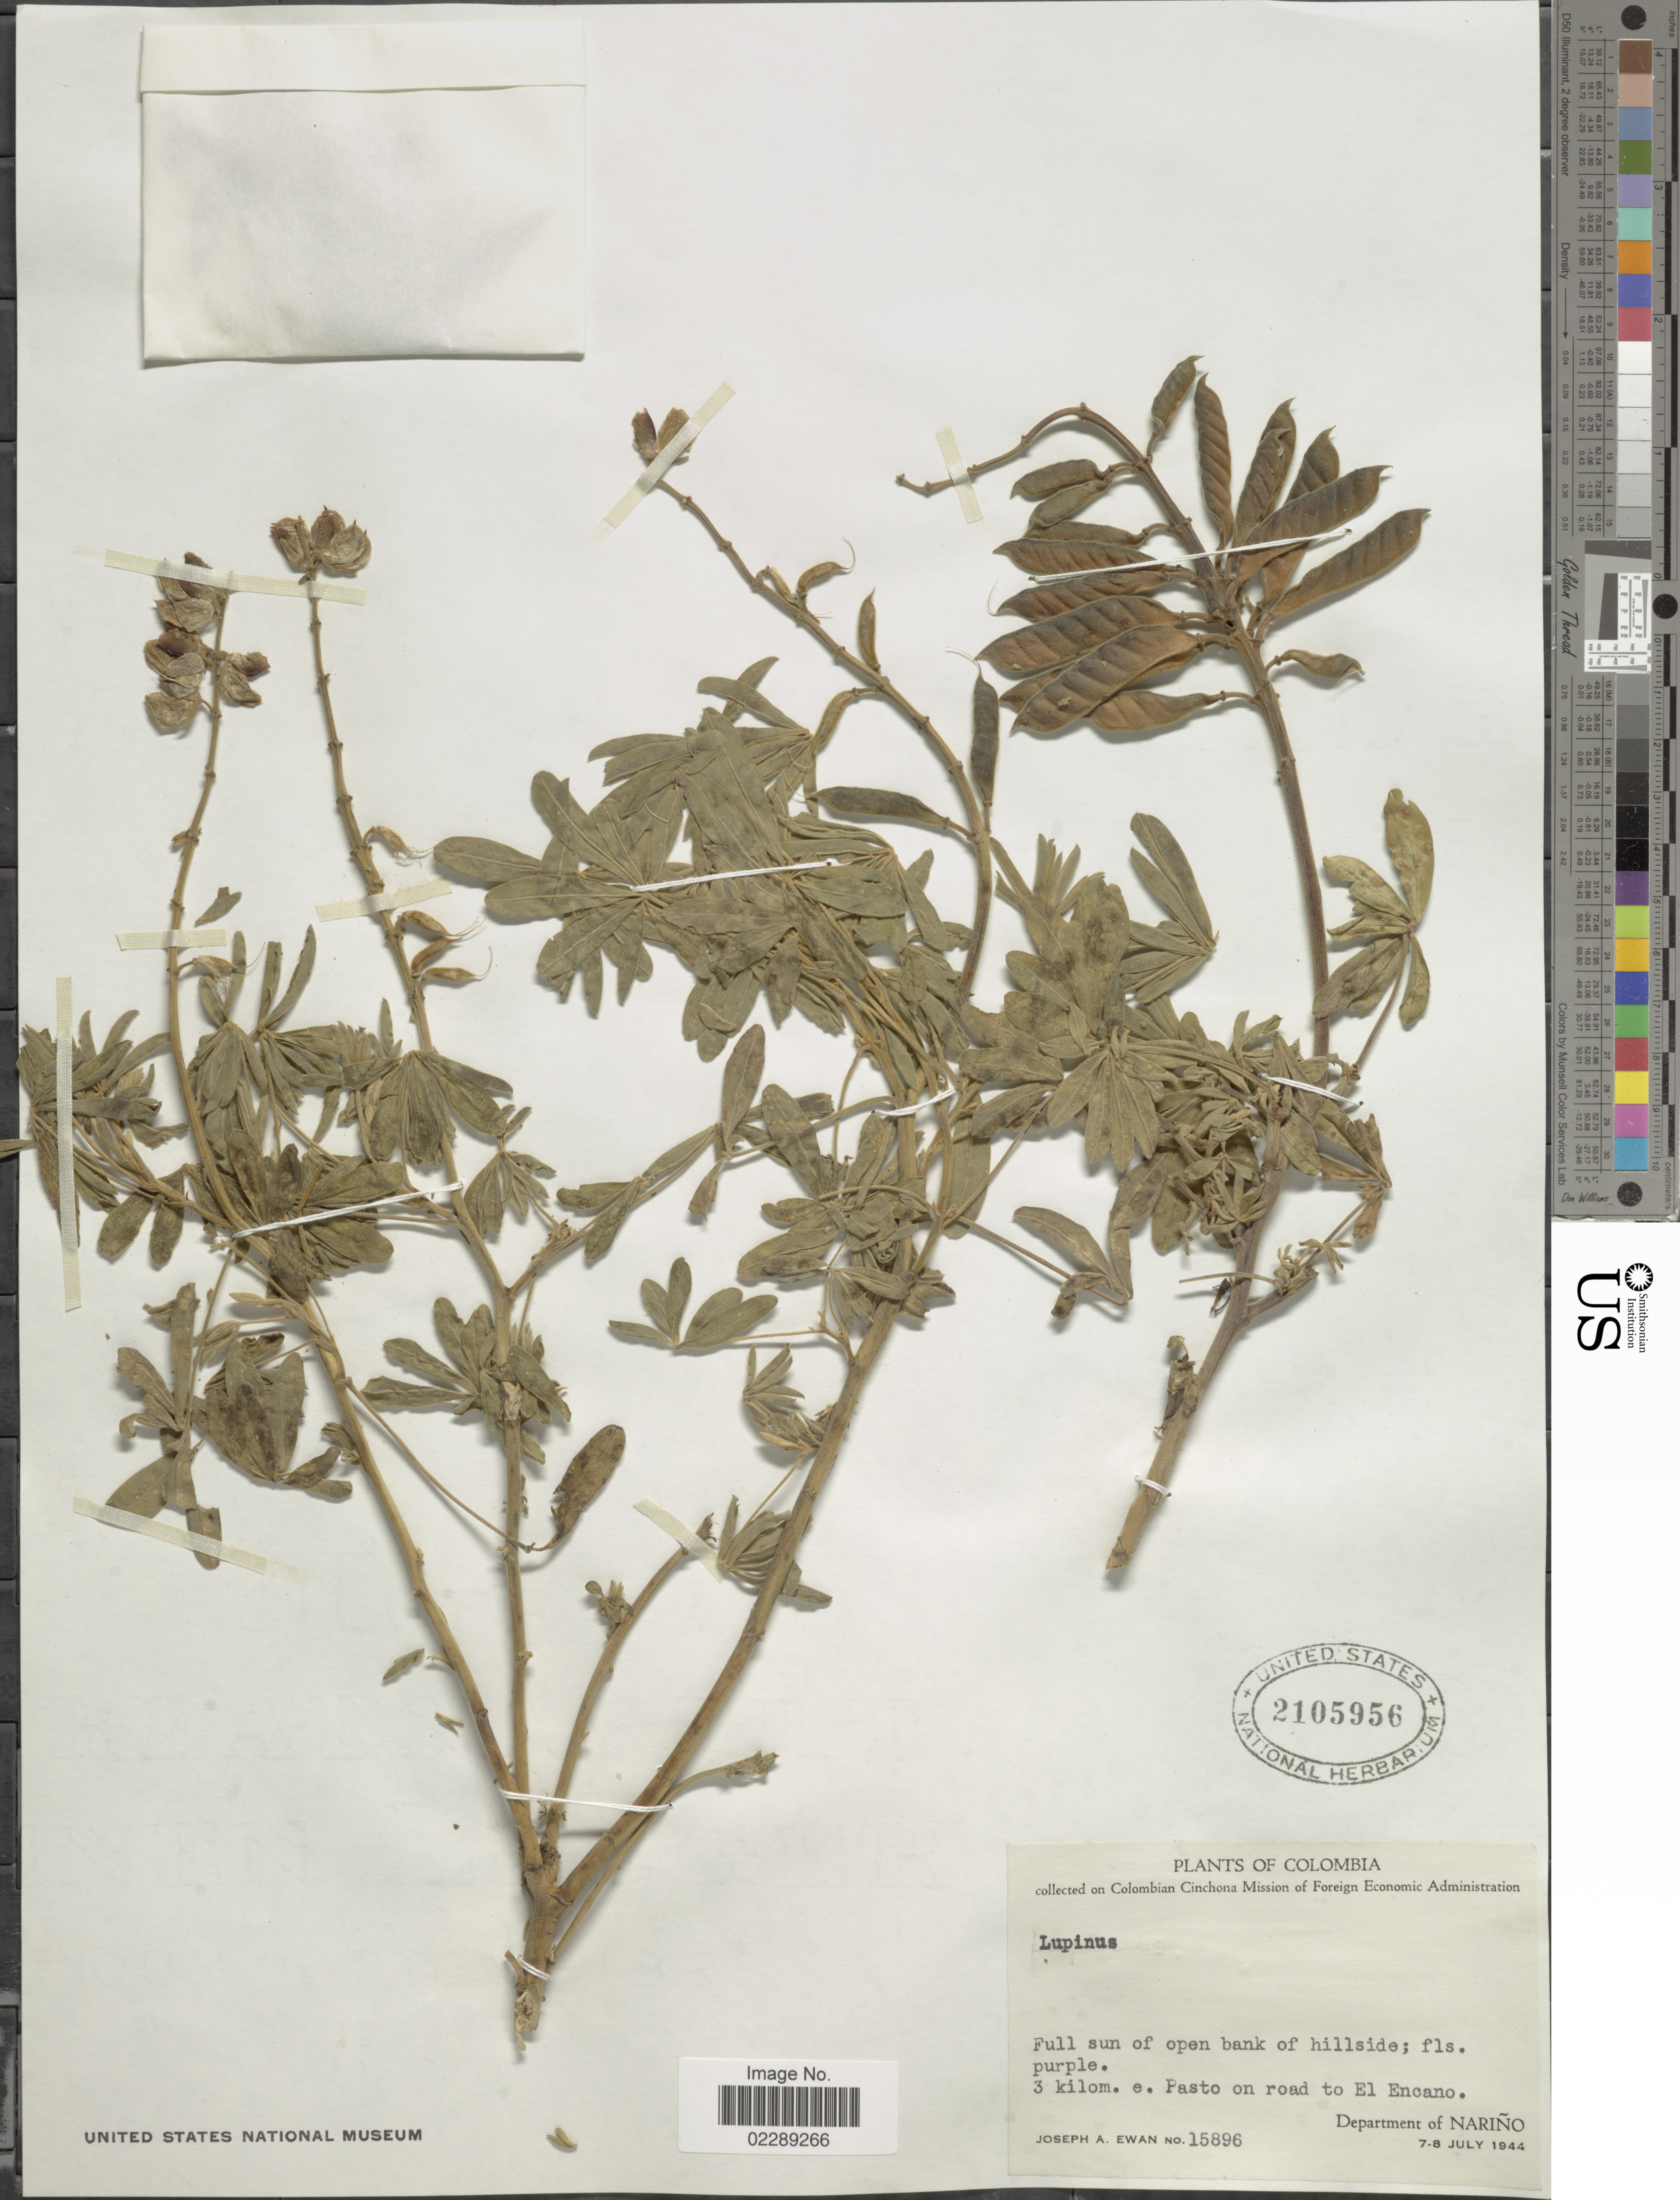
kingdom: Plantae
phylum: Tracheophyta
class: Magnoliopsida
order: Fabales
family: Fabaceae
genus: Lupinus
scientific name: Lupinus sp.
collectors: J. A. Ewan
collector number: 15896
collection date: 1944-07-07/1944-07-08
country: Colombia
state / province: Nariño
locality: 3 kilom. e. Pasto on road to El Encano. Department of Nariño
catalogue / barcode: US 2105956